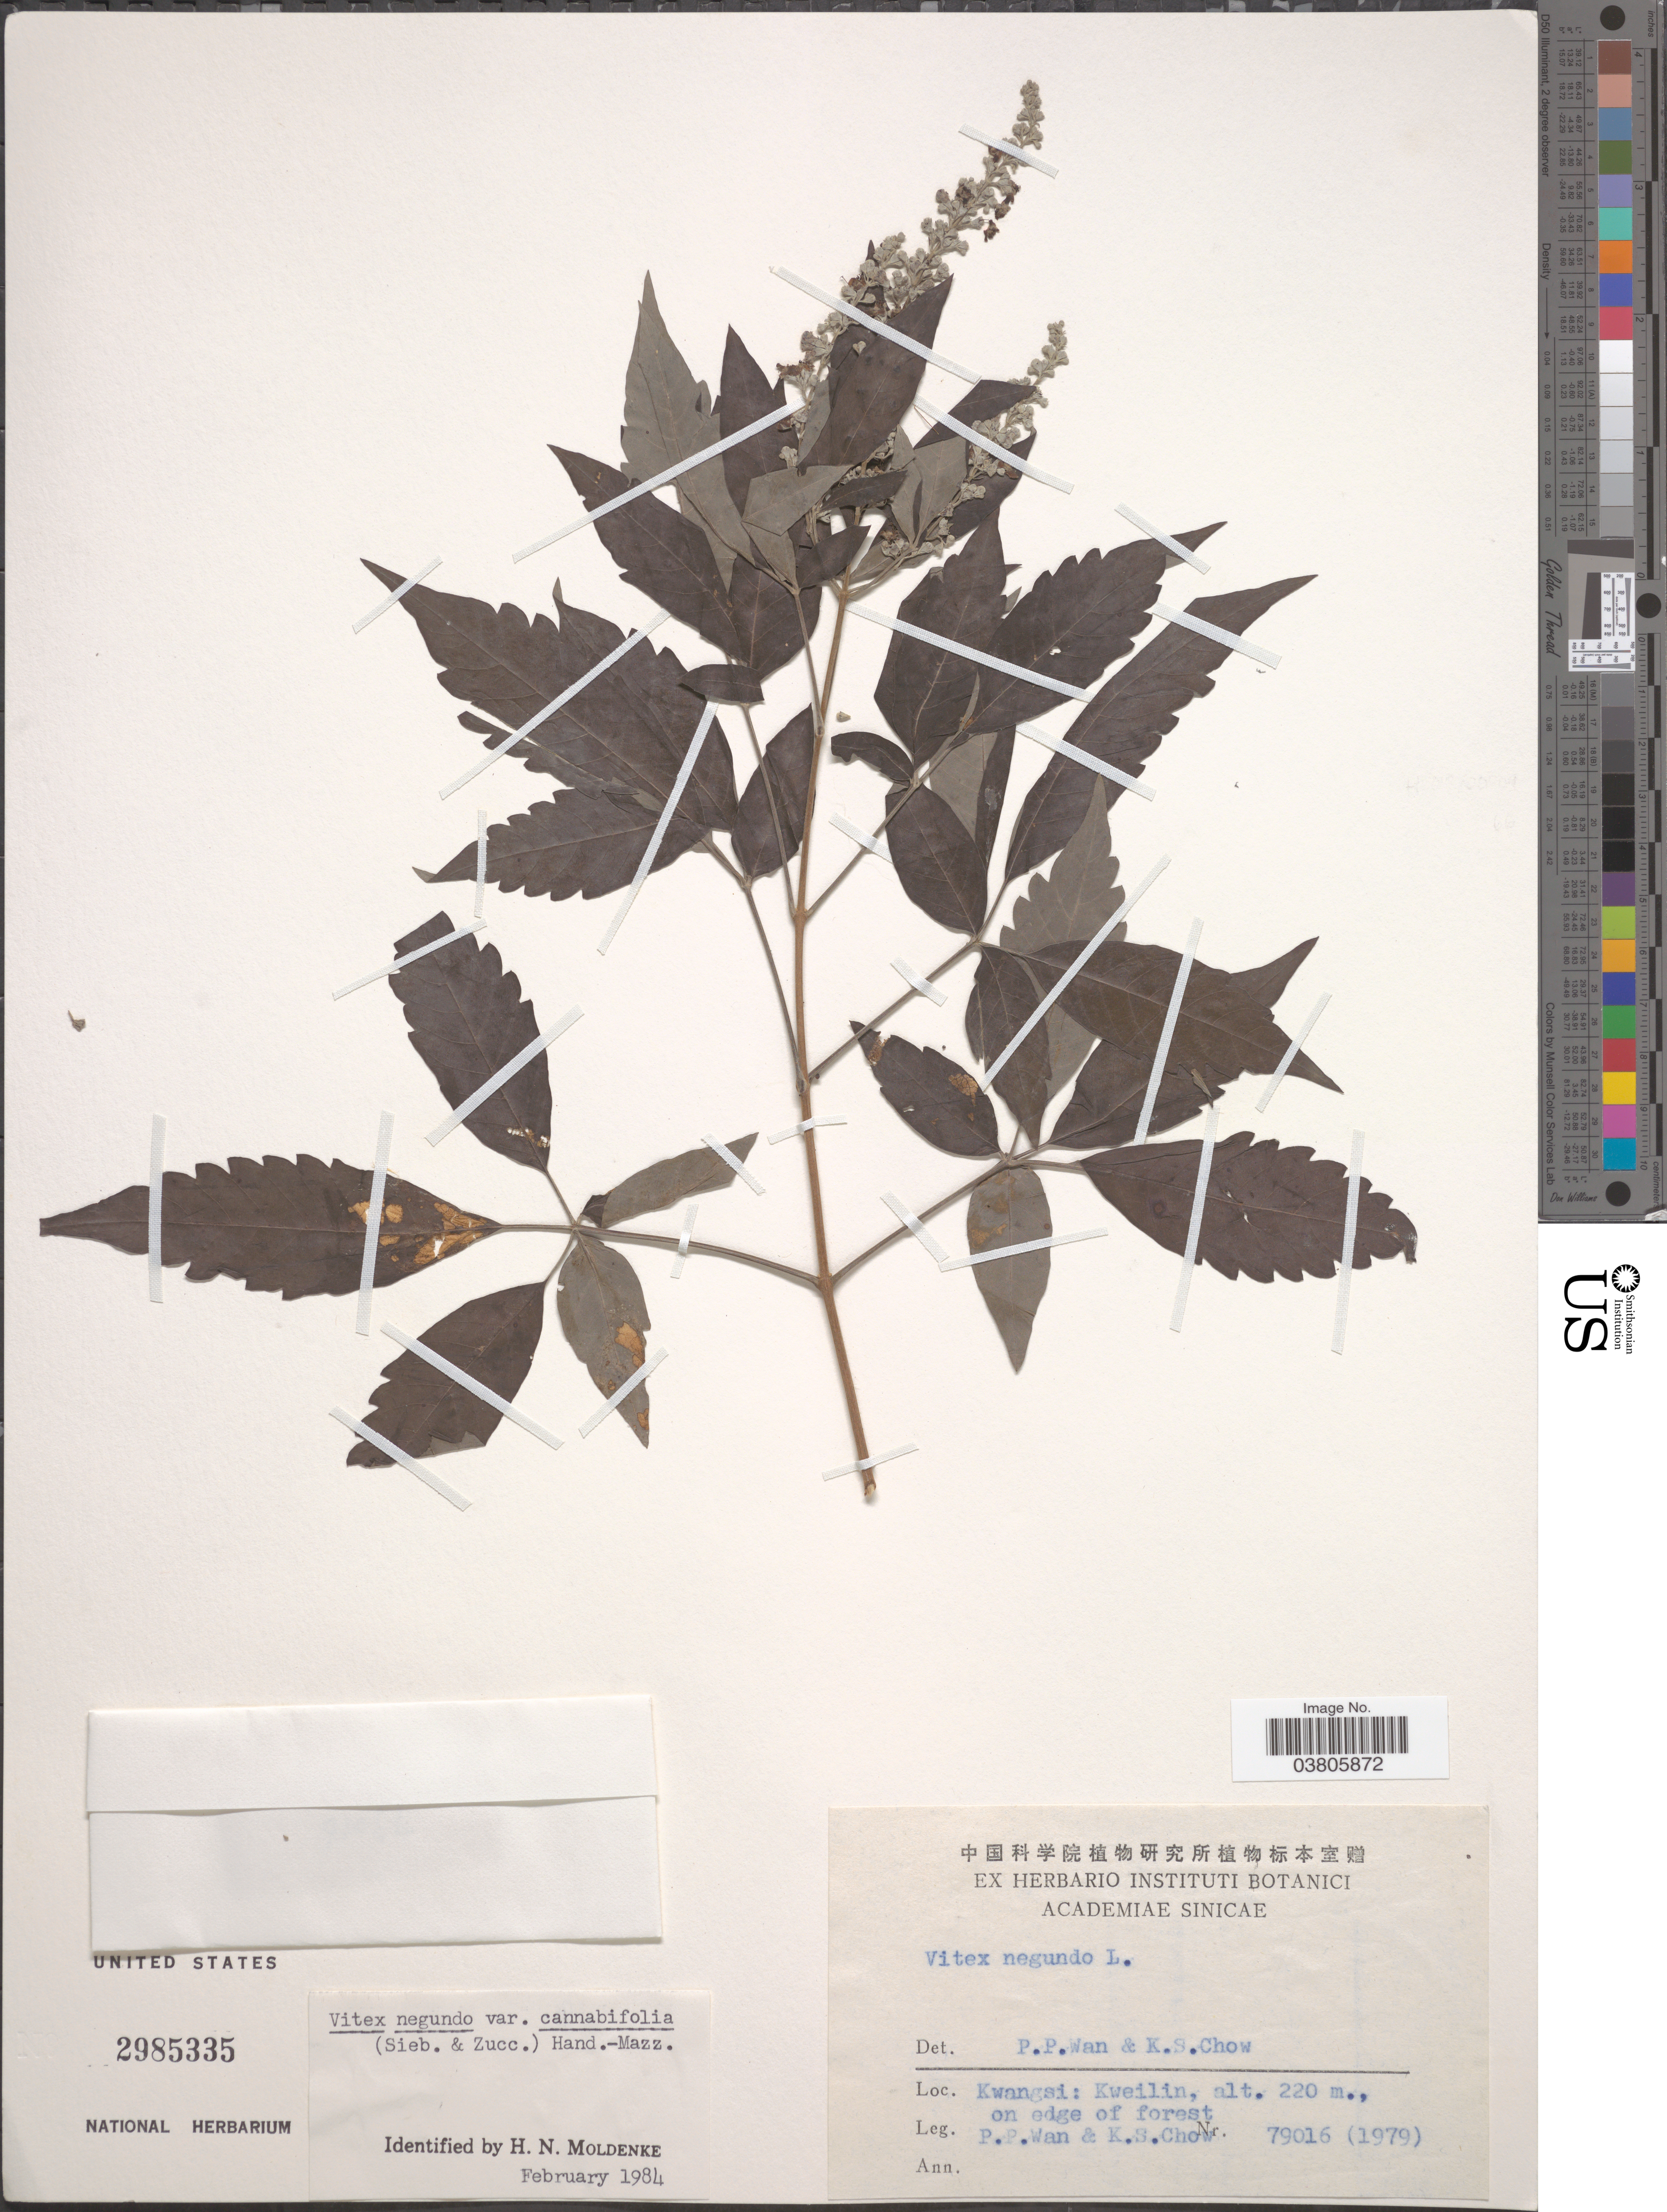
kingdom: Plantae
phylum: Tracheophyta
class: Magnoliopsida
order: Lamiales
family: Lamiaceae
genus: Vitex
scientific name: Vitex negundo var. cannabifolia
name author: (Siebold & Zucc.) Hand.-Mazz.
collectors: P. Wan & K. S. Chow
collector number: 79016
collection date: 1979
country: China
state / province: Guangxi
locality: Kwangsi: Kweilin.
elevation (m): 220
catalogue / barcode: US 2985335